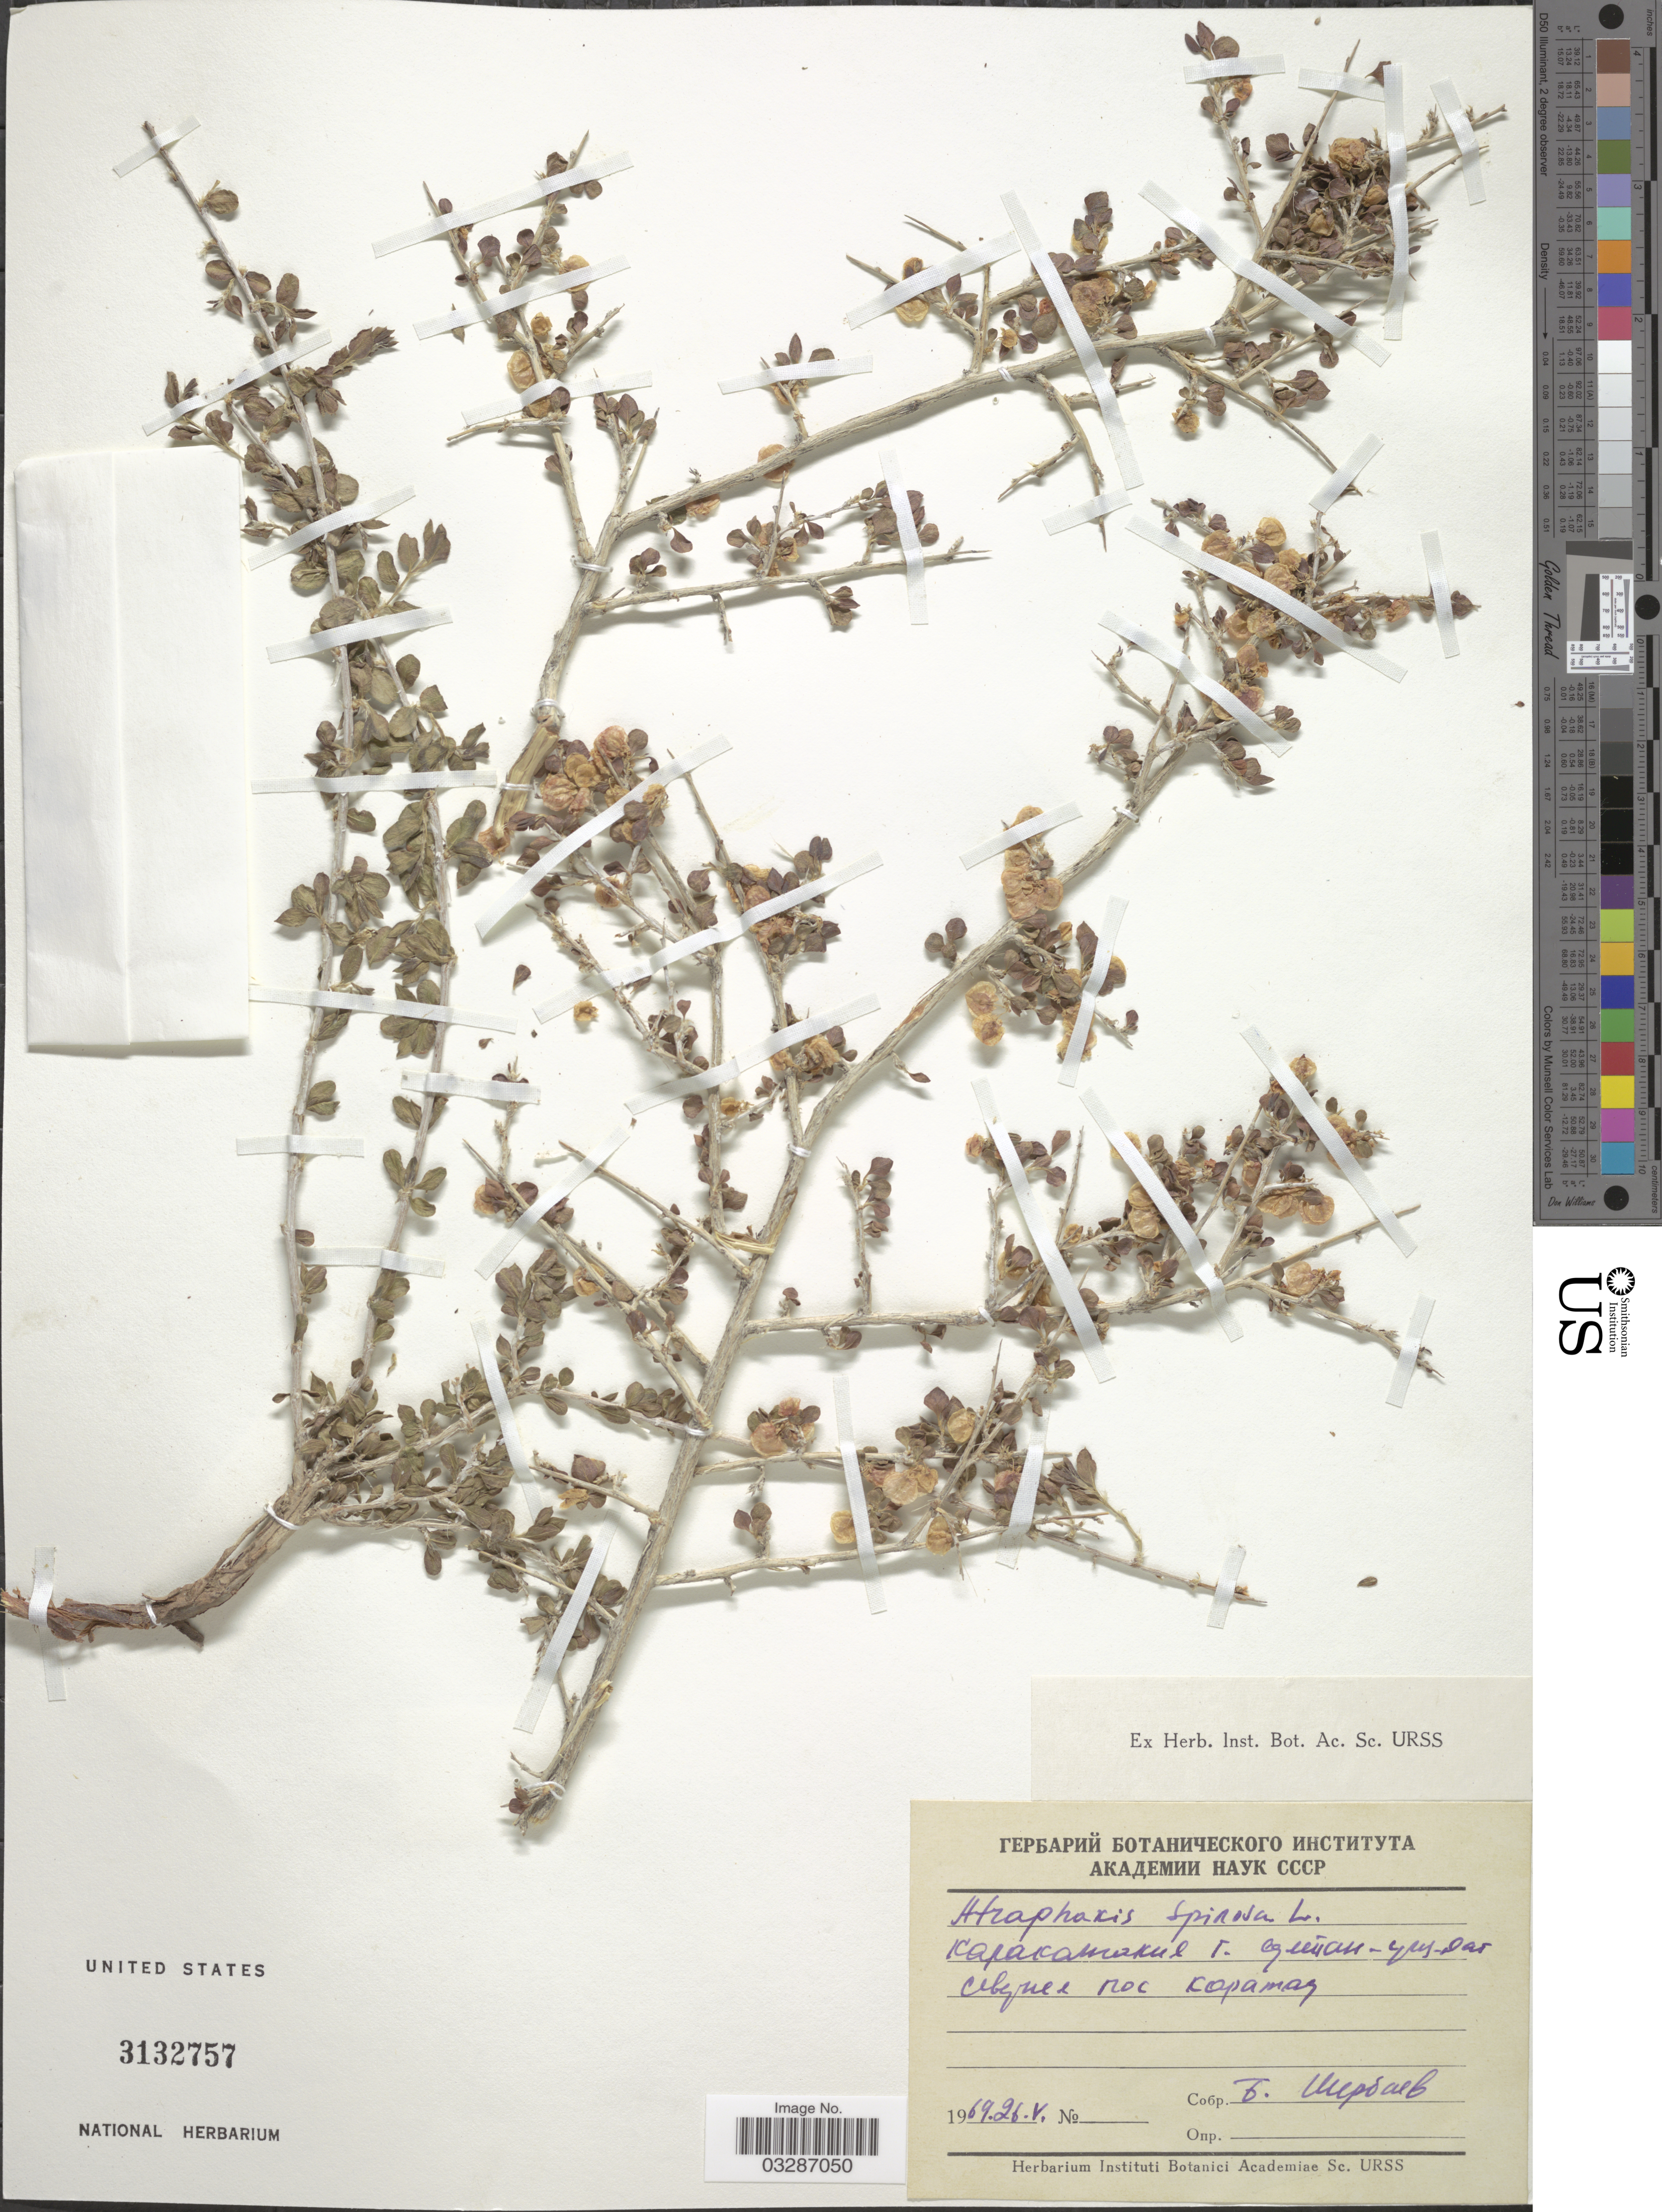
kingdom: Plantae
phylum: Tracheophyta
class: Magnoliopsida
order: Caryophyllales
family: Polygonaceae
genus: Atraphaxis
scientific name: Atraphaxis spinosa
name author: L.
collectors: B. Sherbaev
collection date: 1969-05-26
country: Uzbekistan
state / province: Qoraqalpog'iston Republikasi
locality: Sultanuizdag Mts.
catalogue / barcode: US 3132757